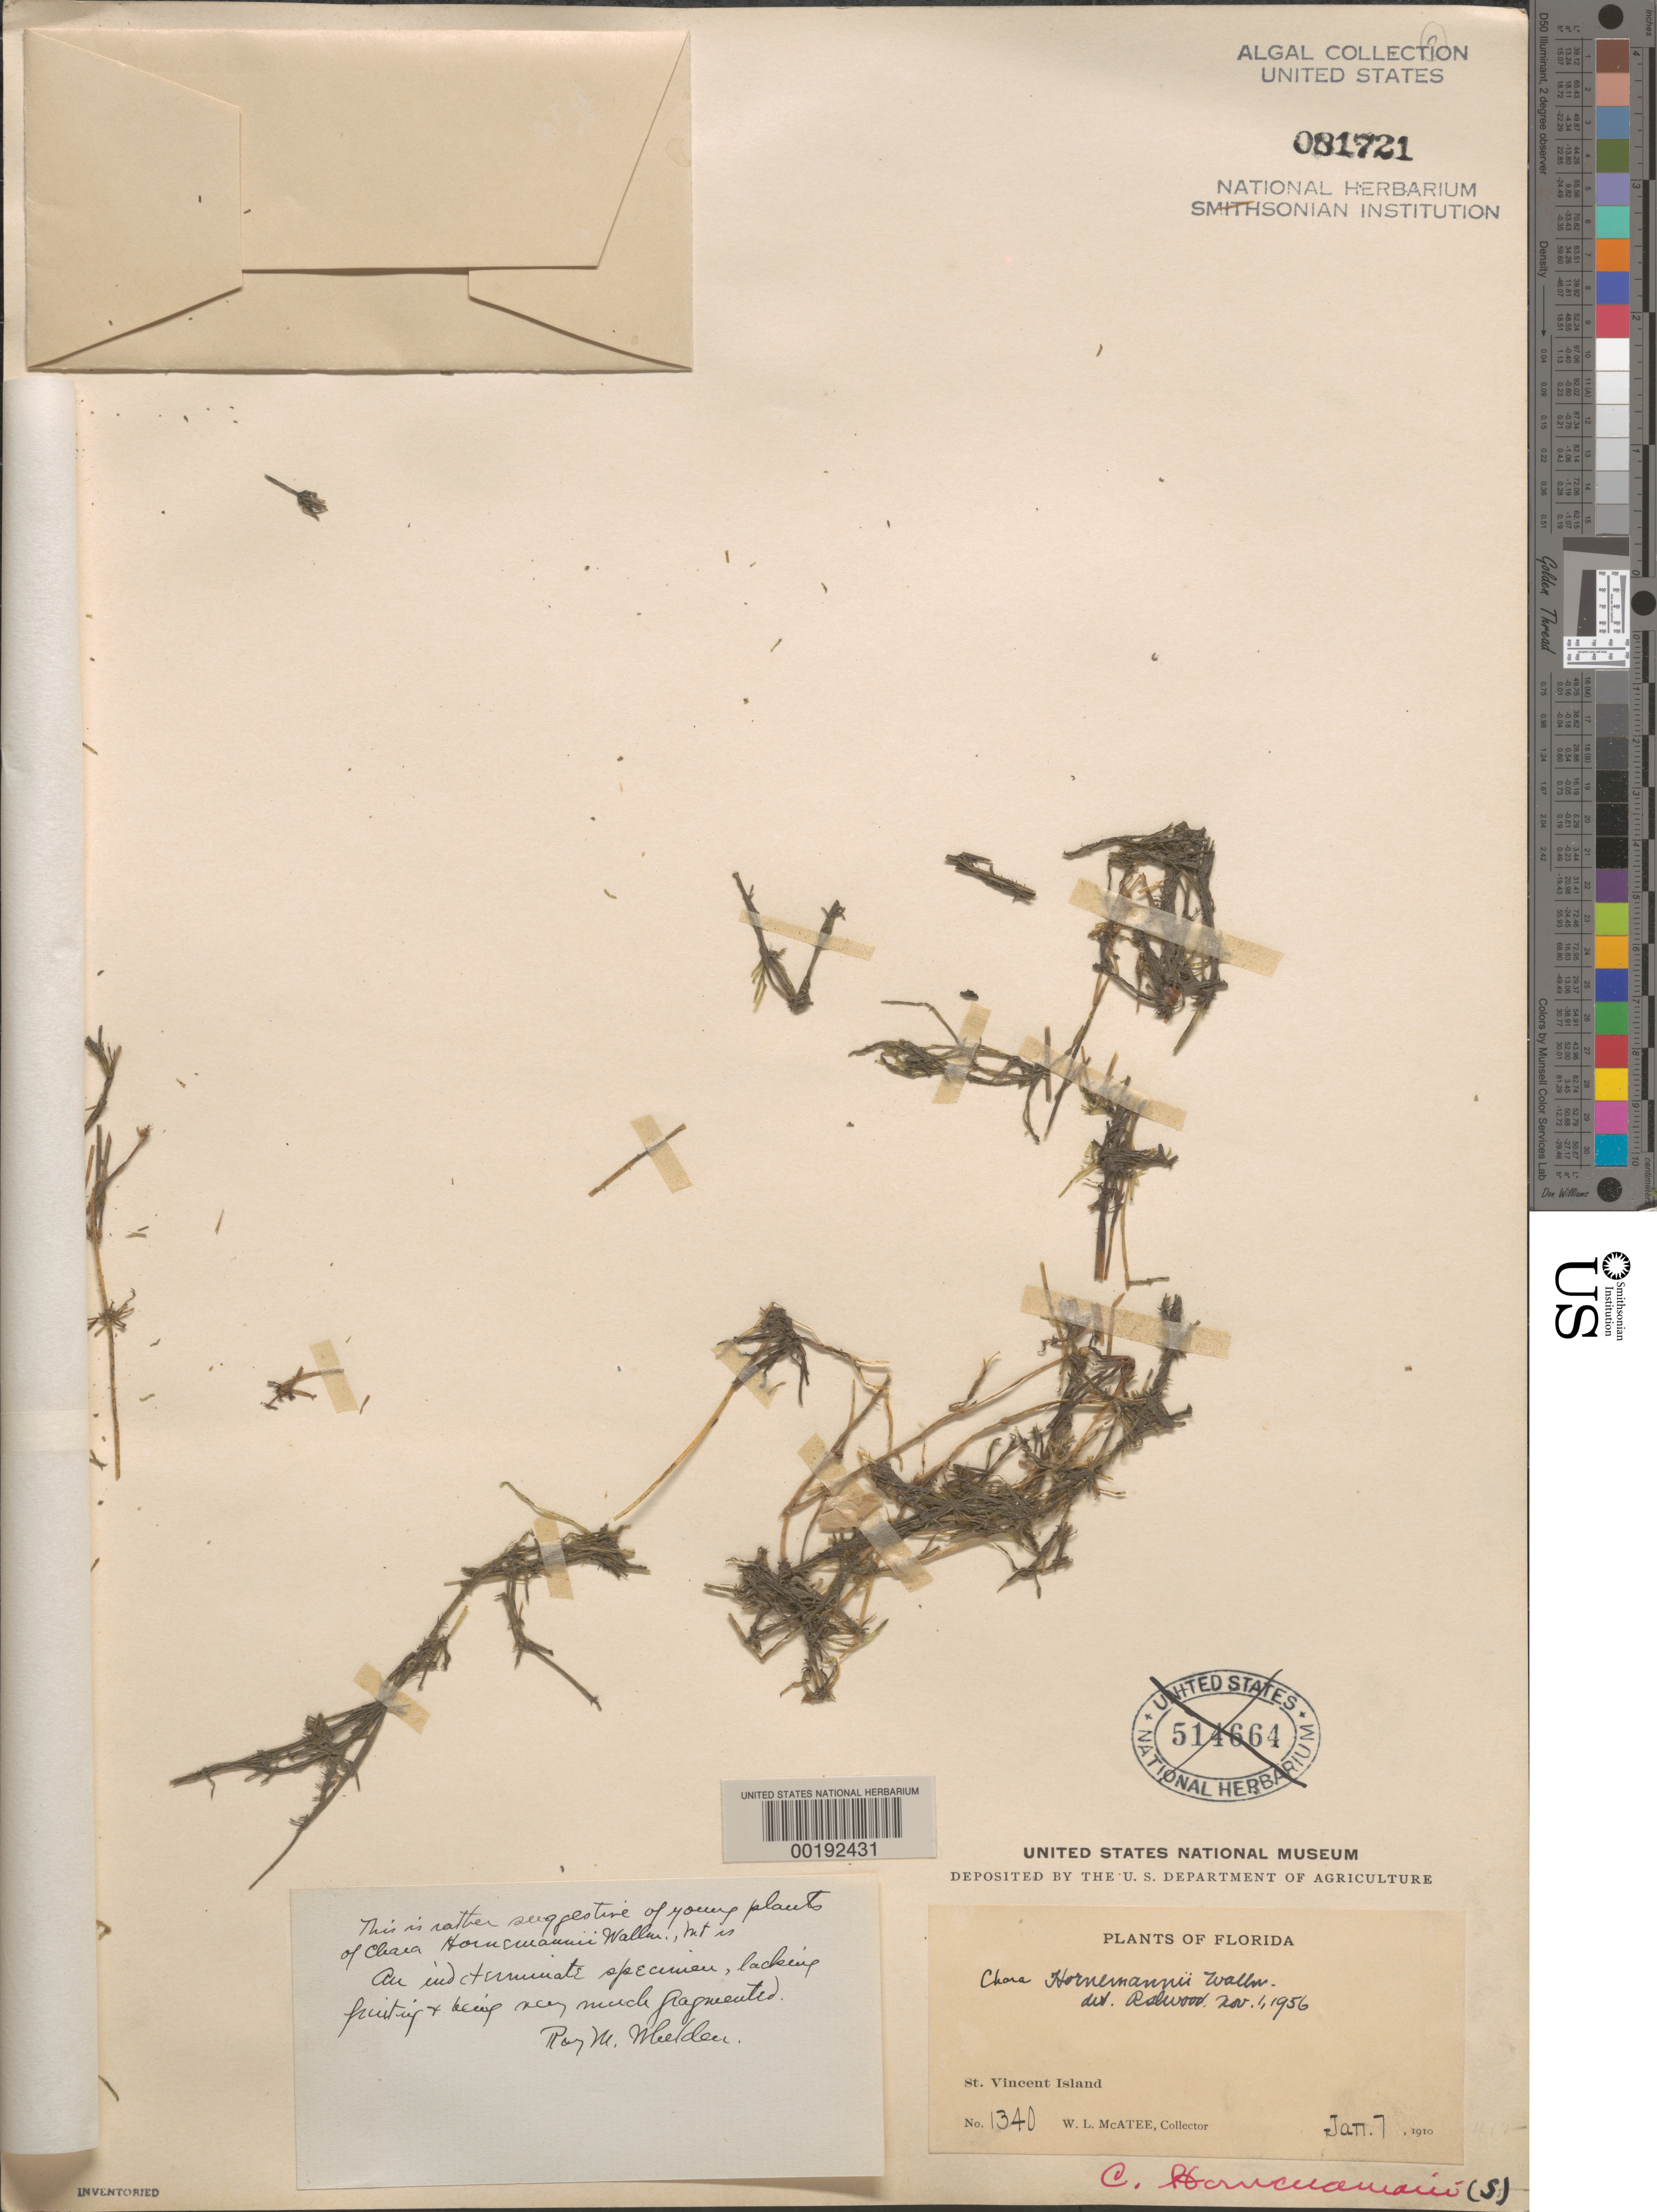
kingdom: Plantae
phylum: Charophyta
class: Charophyceae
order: Charales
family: Characeae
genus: Chara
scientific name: Chara hornemannii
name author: Wallman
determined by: Wood, R. D.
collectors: W. McAtee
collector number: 1340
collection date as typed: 07 Jan 1910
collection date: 1910-01-07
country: United States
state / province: Florida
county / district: Franklin County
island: St. Vincent Island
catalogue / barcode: US 81721